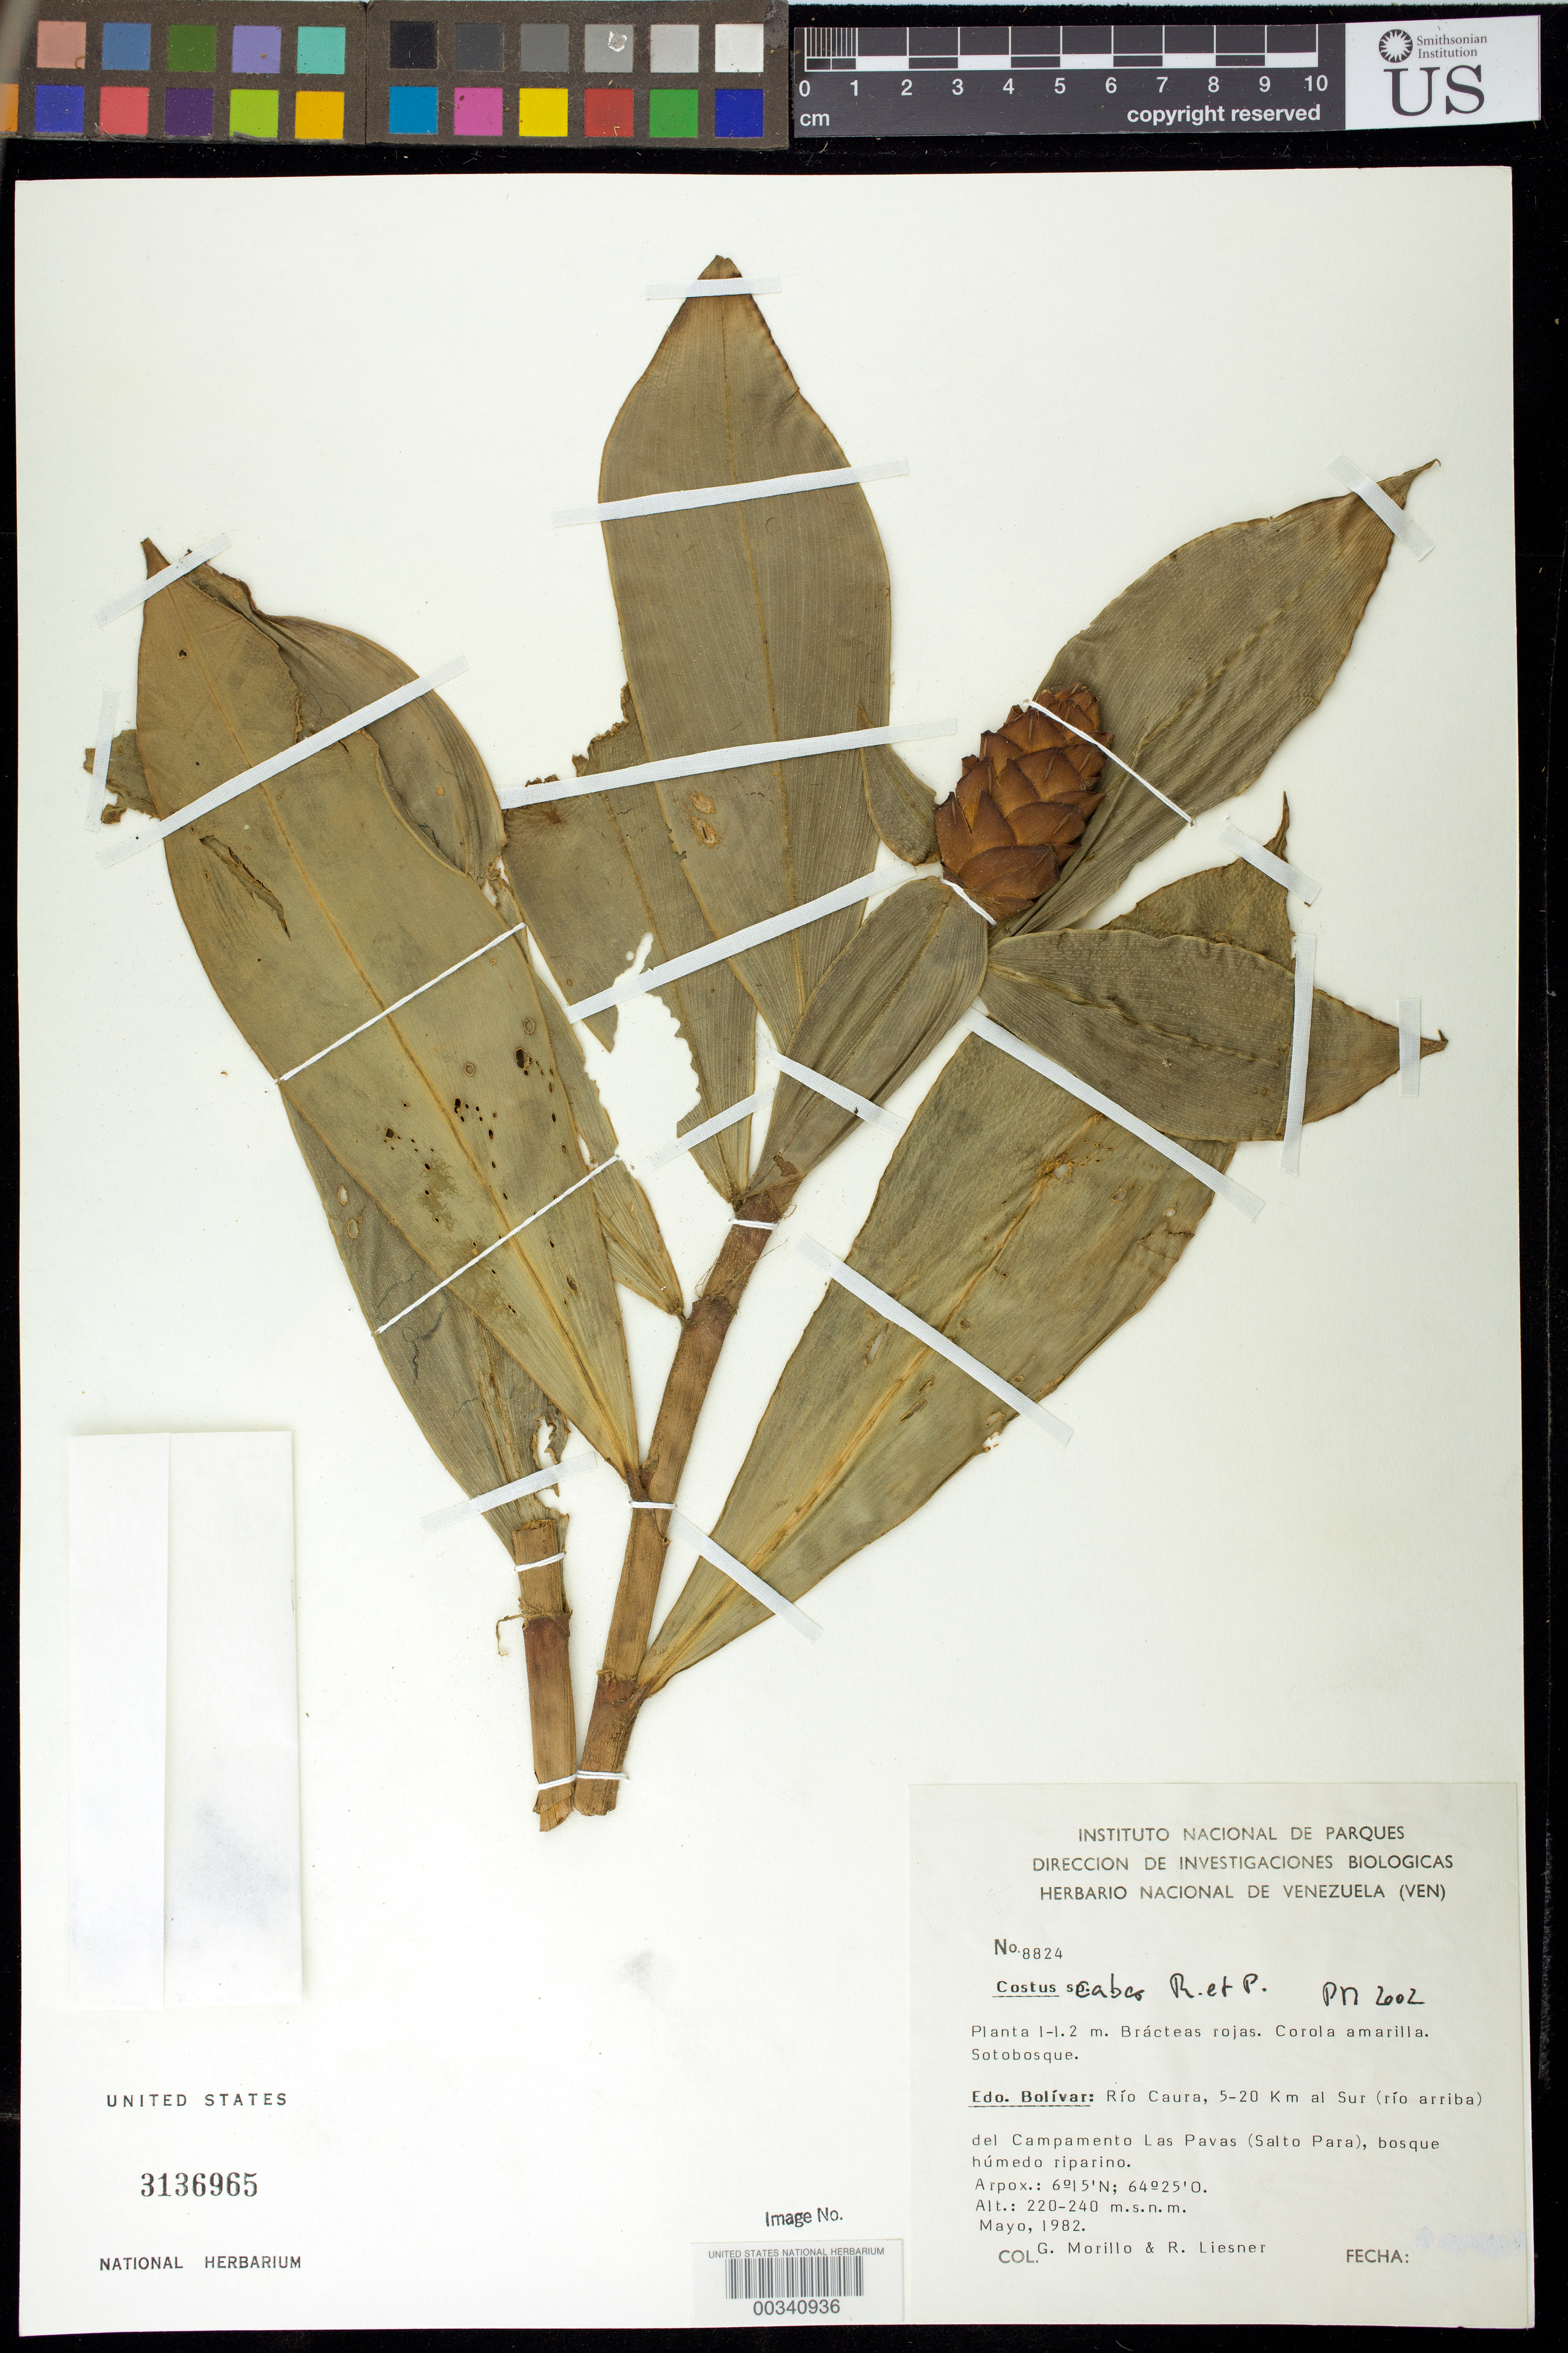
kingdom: Plantae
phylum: Tracheophyta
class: Liliopsida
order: Zingiberales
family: Costaceae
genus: Costus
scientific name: Costus scaber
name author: Ruiz & Pav.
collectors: G. N. Morillo & R. L. Liesner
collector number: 8824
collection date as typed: May 1982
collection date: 1982-05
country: Venezuela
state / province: Bolivar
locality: Rio caura, 5-20 km al sur (rio arriba) del campamento las pavas (salto para).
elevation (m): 220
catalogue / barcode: US 3136965